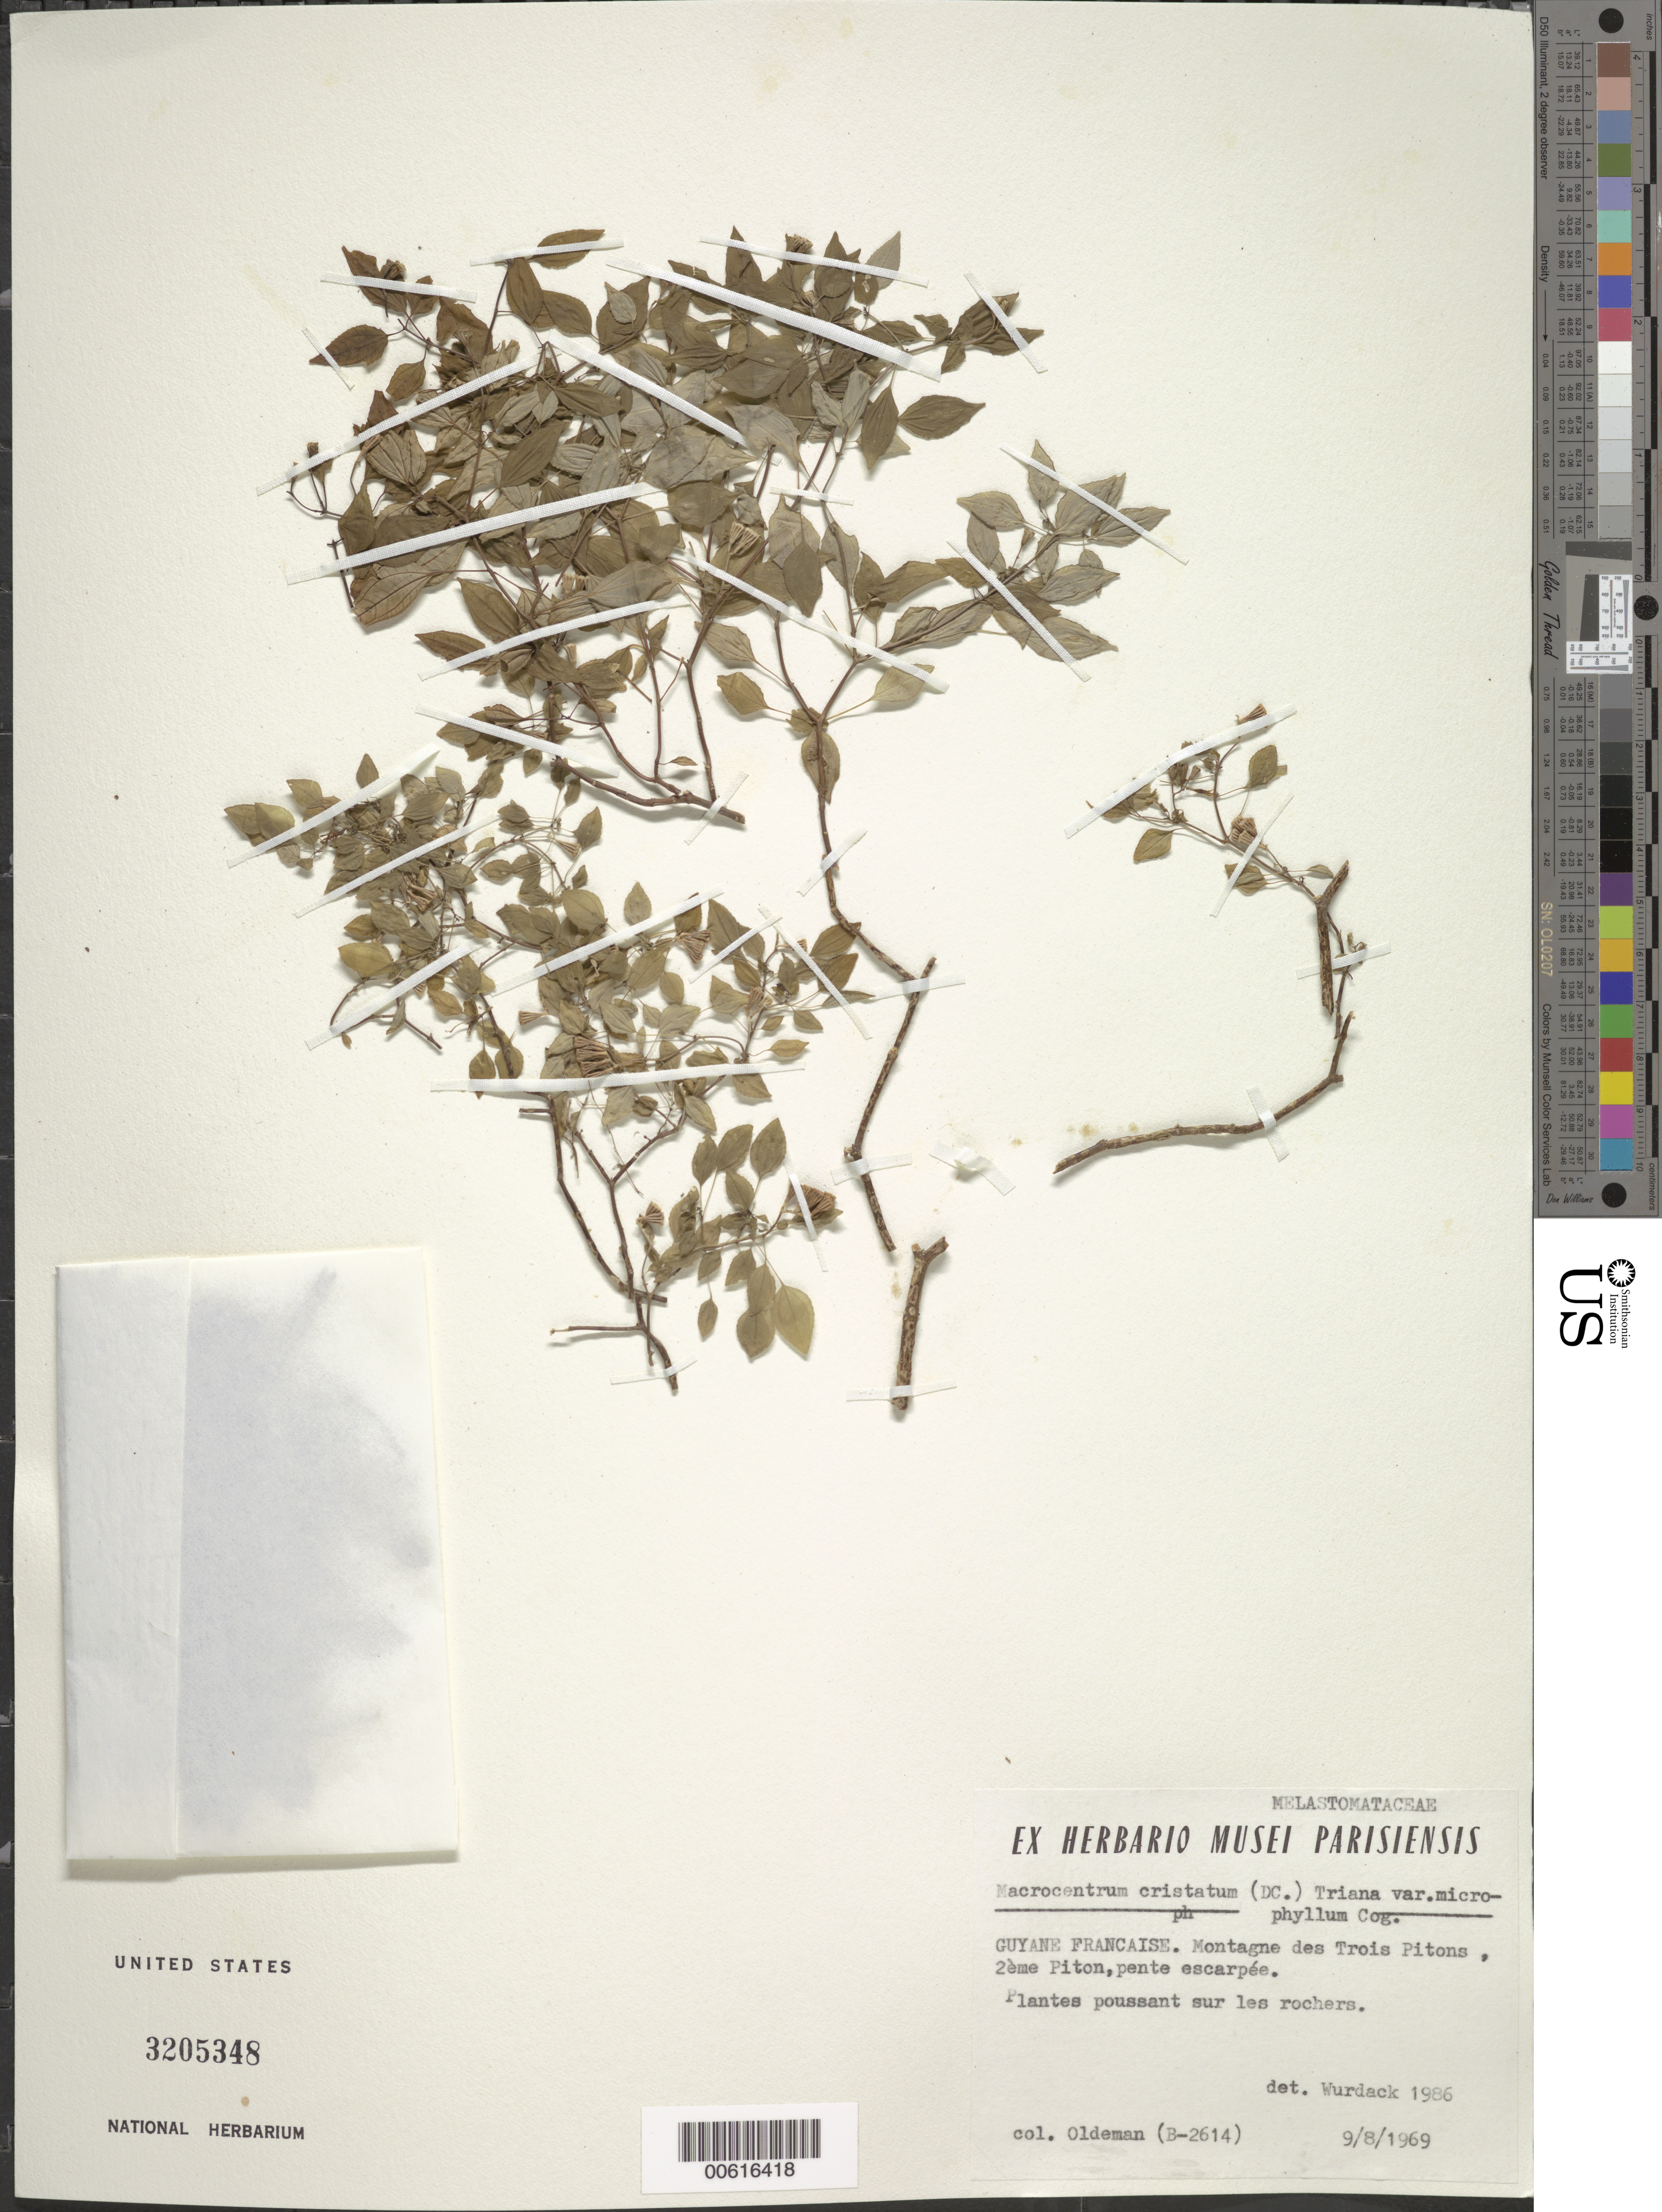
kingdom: Plantae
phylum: Tracheophyta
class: Magnoliopsida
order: Myrtales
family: Melastomataceae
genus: Macrocentrum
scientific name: Macrocentrum cristatum var. microphyllum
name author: Cogn.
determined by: Wurdack, John J., (US), US (UNITED STATES)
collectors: R. Oldeman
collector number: B 2614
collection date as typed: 9-Aug-69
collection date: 1969-08-09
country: French Guiana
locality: Montagne des Trois Pitons, 2eme Piton, pente escarpee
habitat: Plantes poussant sur les rochers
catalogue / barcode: US 3205348